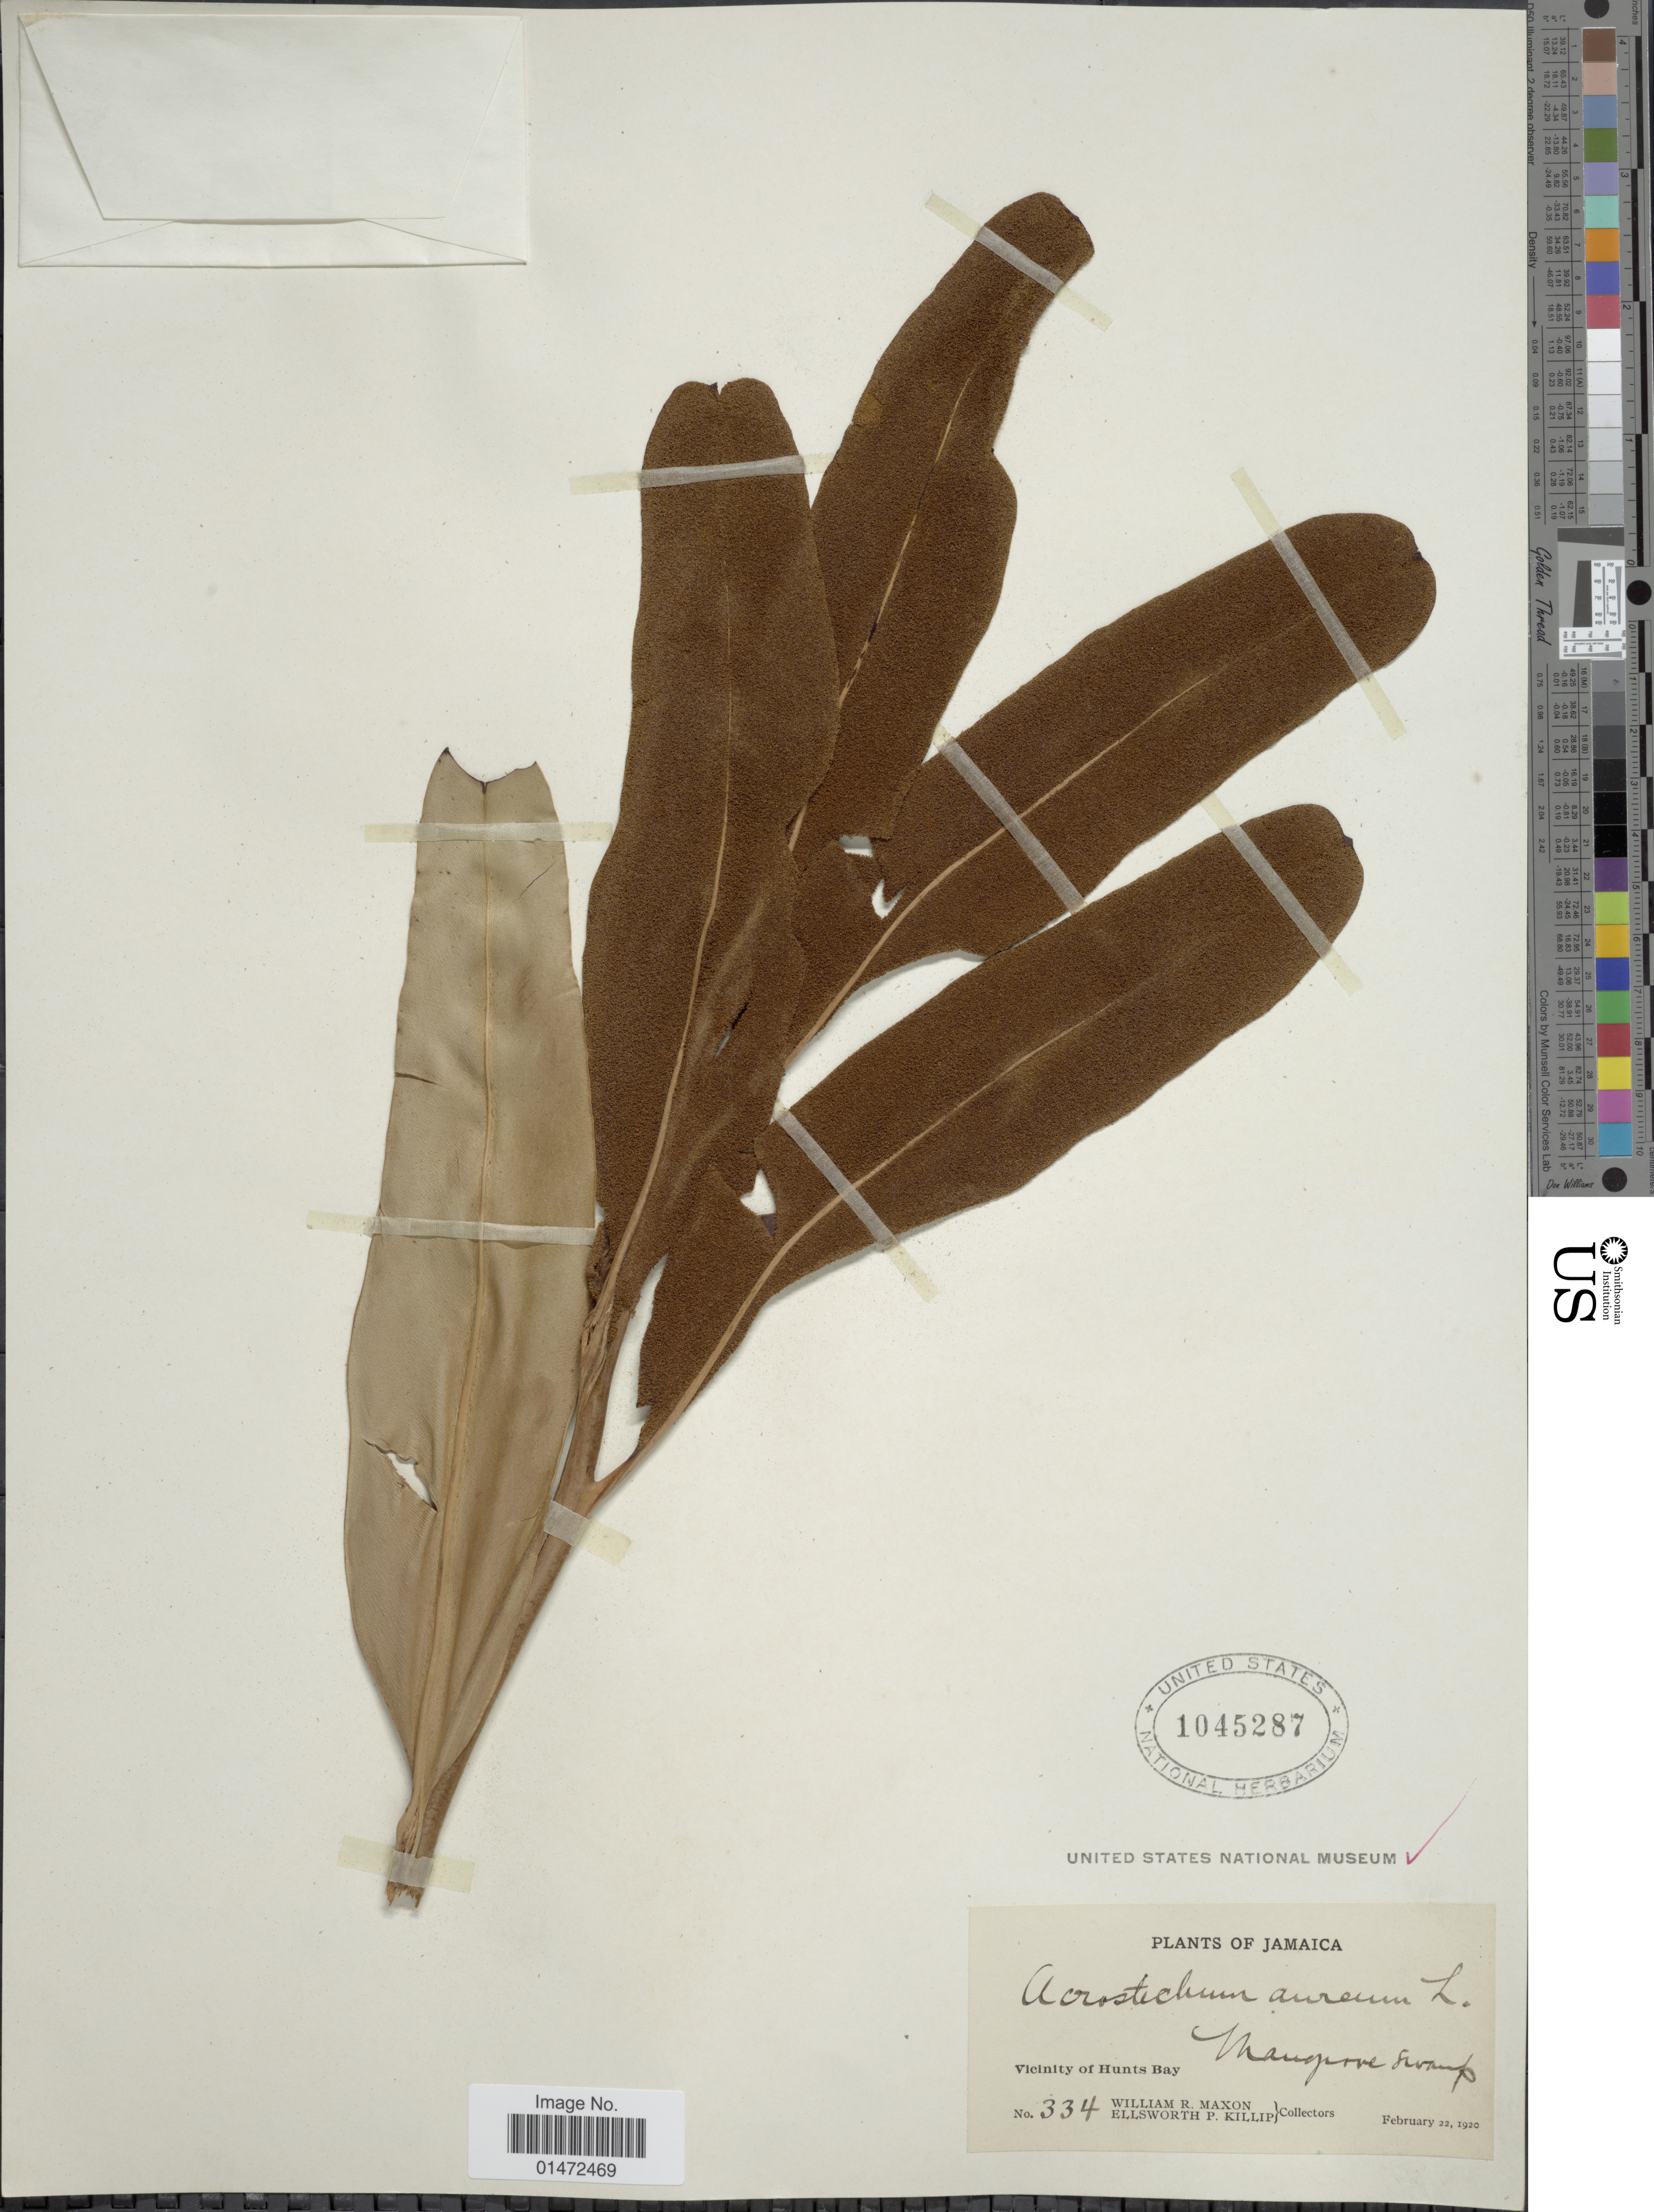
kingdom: Plantae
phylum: Tracheophyta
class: Polypodiopsida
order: Polypodiales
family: Pteridaceae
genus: Acrostichum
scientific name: Acrostichum aureum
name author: L.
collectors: W. R. Maxon & E. P. Killip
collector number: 334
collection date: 1920-02-22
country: Jamaica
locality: Vicinity of Hunts Bay. Mangrove swamp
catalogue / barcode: US 1045287